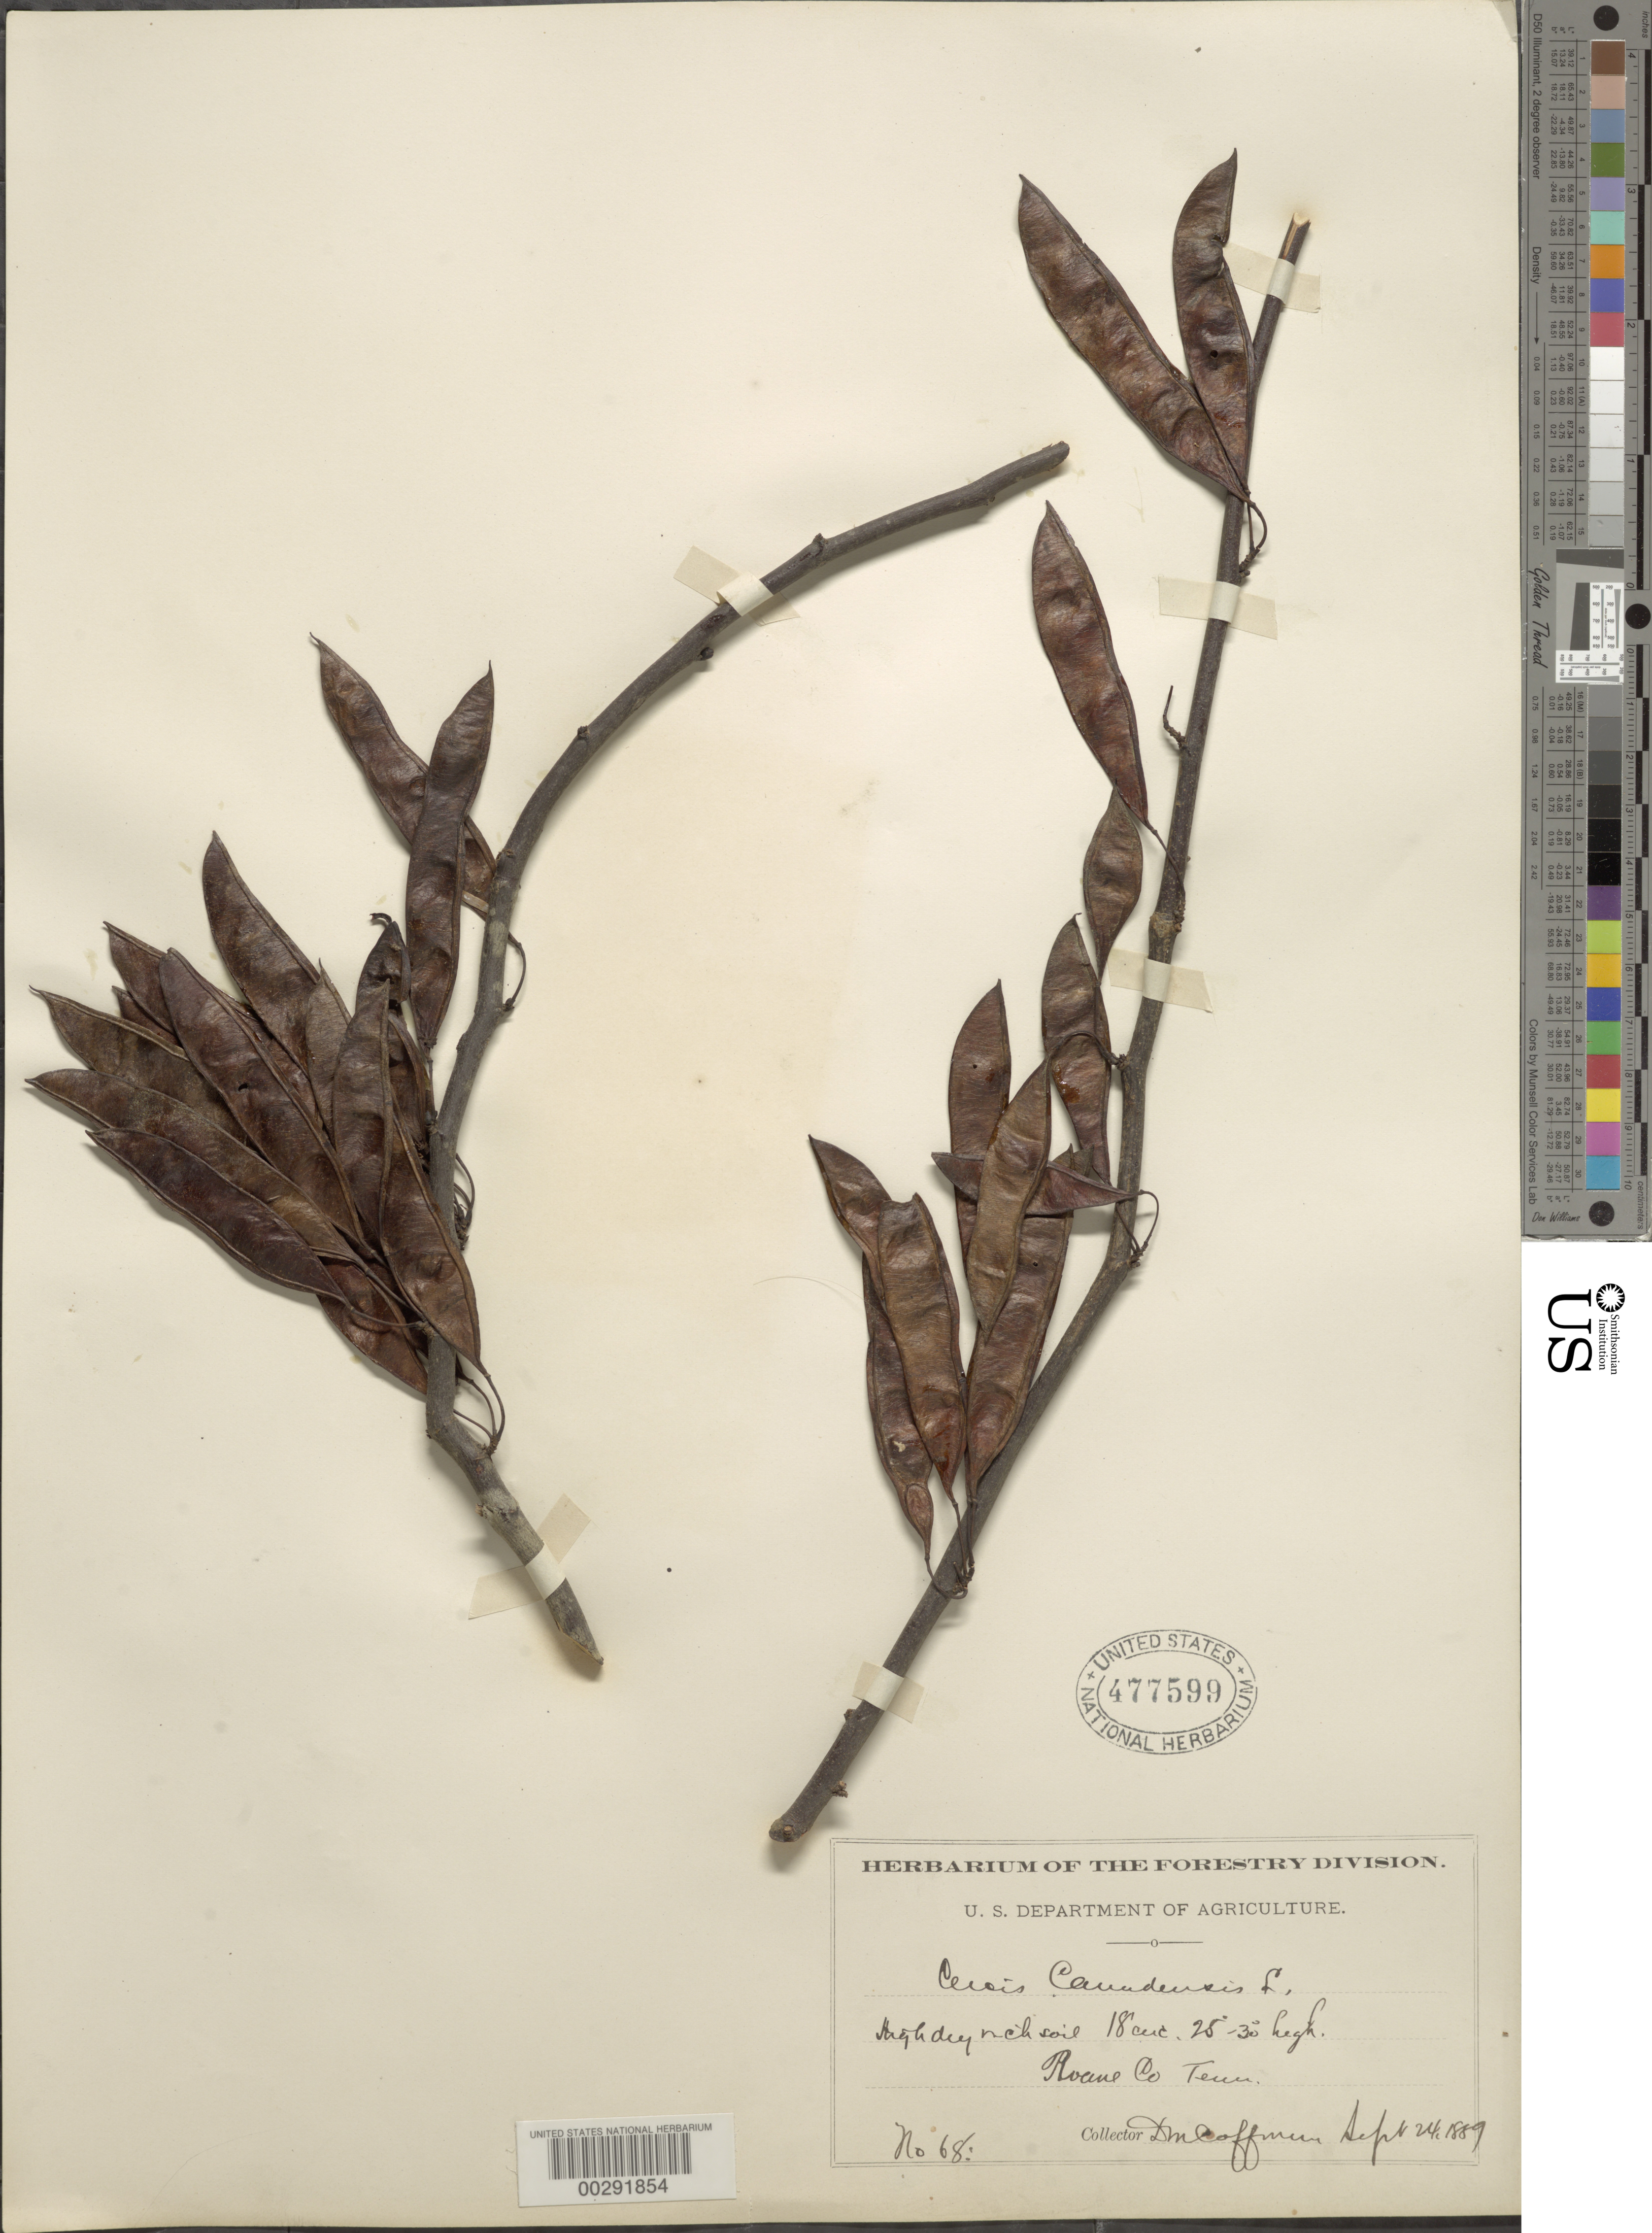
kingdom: Plantae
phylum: Tracheophyta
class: Magnoliopsida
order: Fabales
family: Fabaceae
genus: Cercis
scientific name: Cercis canadensis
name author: L.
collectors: D. M. Coffman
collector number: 68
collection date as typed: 24 Sep 1889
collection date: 1889-09-24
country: United States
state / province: Tennessee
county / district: Roane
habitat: High dry rich soil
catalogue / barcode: US 477599